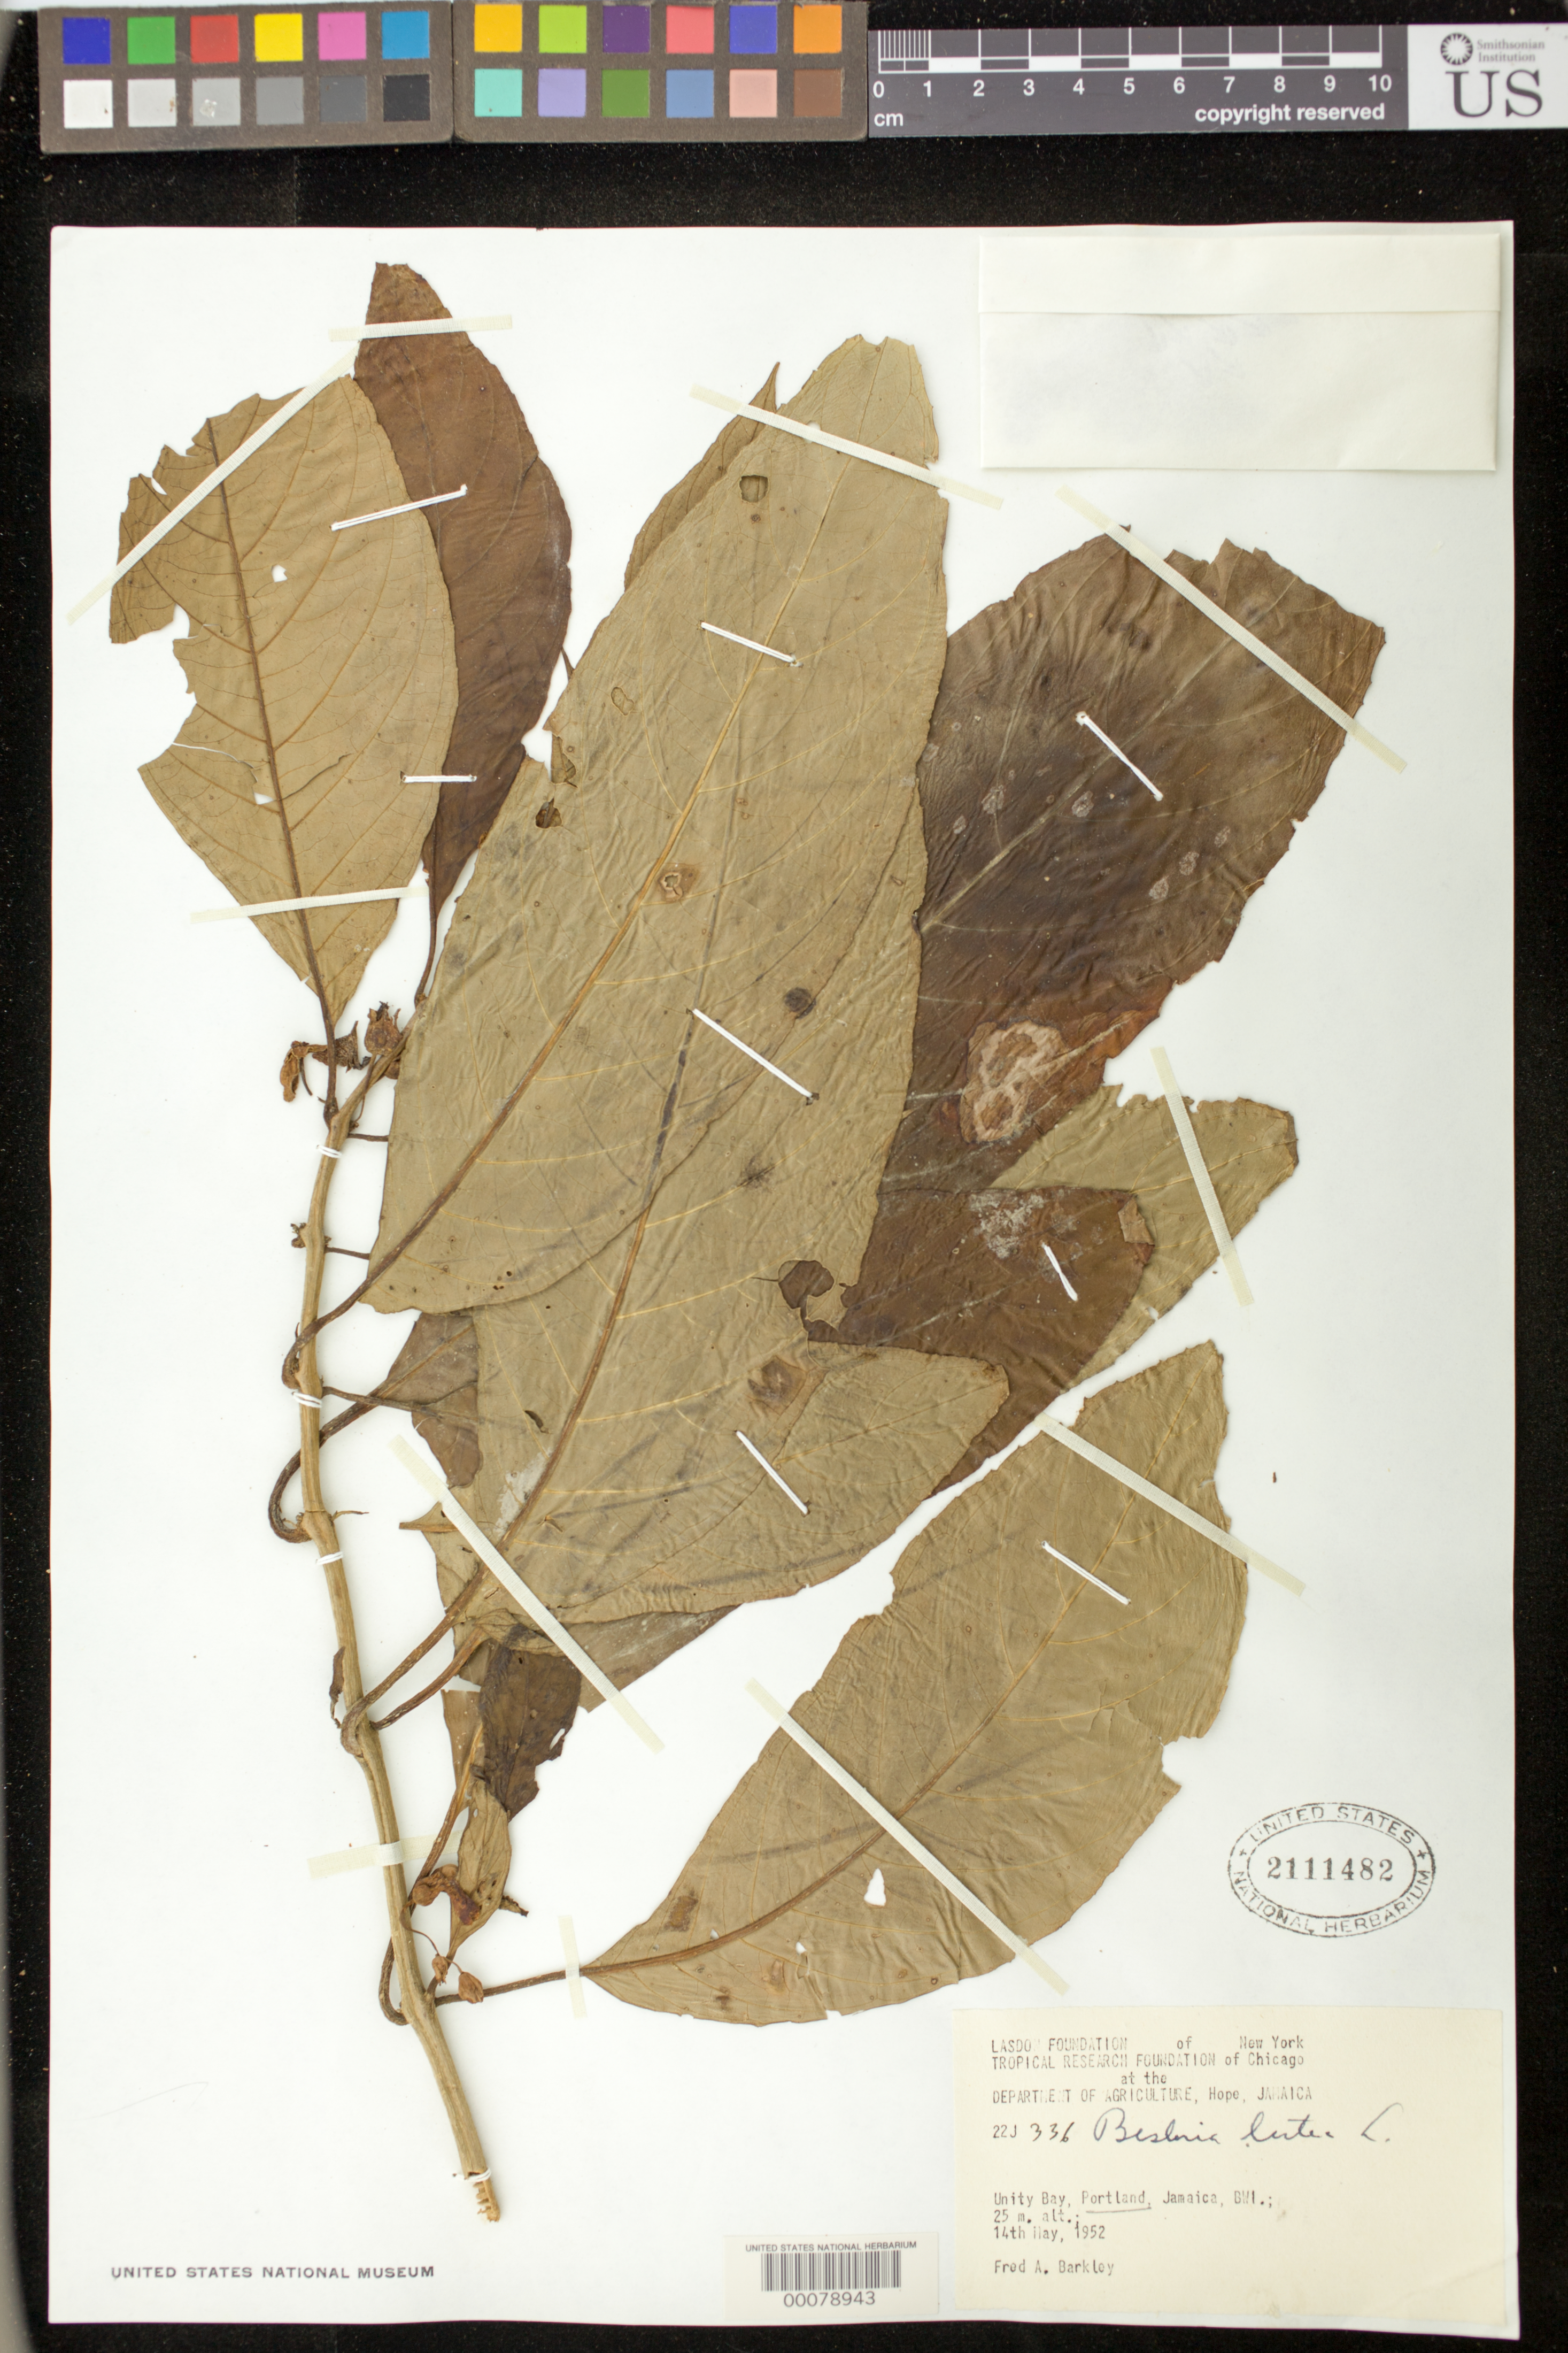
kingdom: Plantae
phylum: Tracheophyta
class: Magnoliopsida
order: Lamiales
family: Gesneriaceae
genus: Besleria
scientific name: Besleria lutea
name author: L.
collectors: F. A. Barkley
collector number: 336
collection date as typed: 14 May 1952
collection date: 1952-05-14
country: Jamaica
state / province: Portland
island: Jamaica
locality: Unity Bay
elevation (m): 25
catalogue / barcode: US 2111482